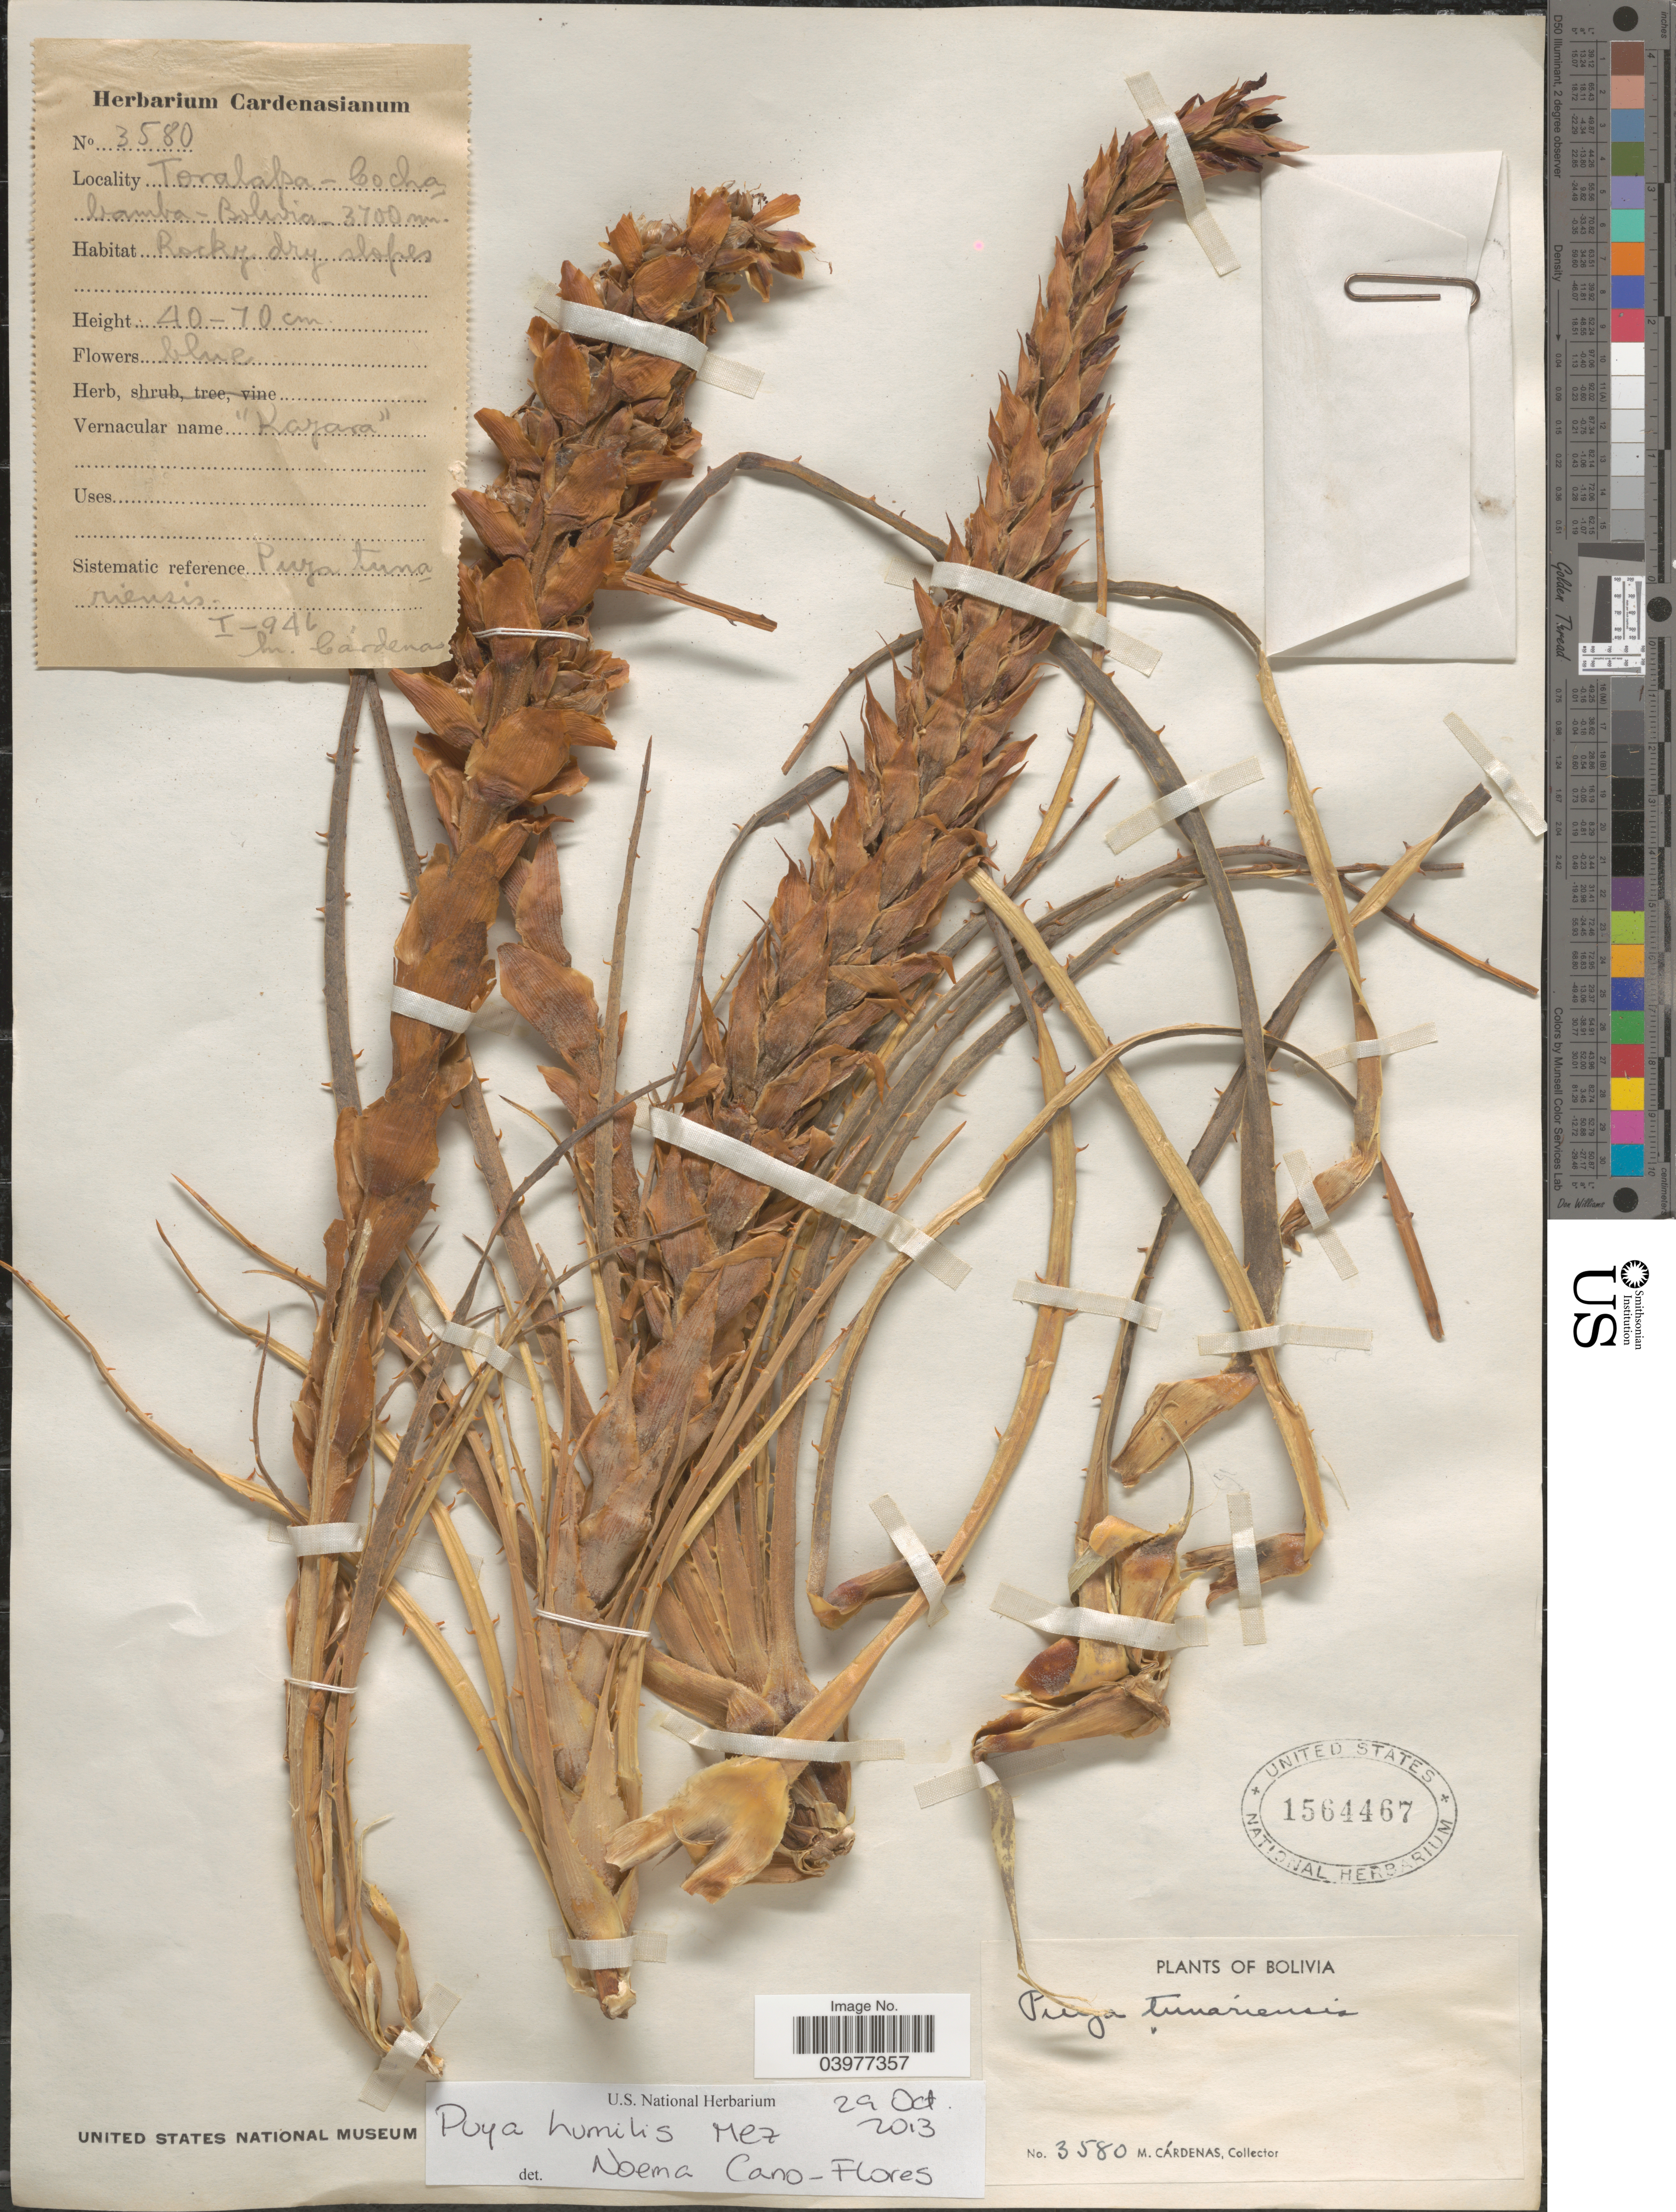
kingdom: Plantae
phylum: Tracheophyta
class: Liliopsida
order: Poales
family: Bromeliaceae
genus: Puya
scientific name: Puya humilis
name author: Mez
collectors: M. Cárdenas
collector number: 3580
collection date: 1946-01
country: Bolivia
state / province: Cochabamba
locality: Toralapa.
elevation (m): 3700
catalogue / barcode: US 1564467